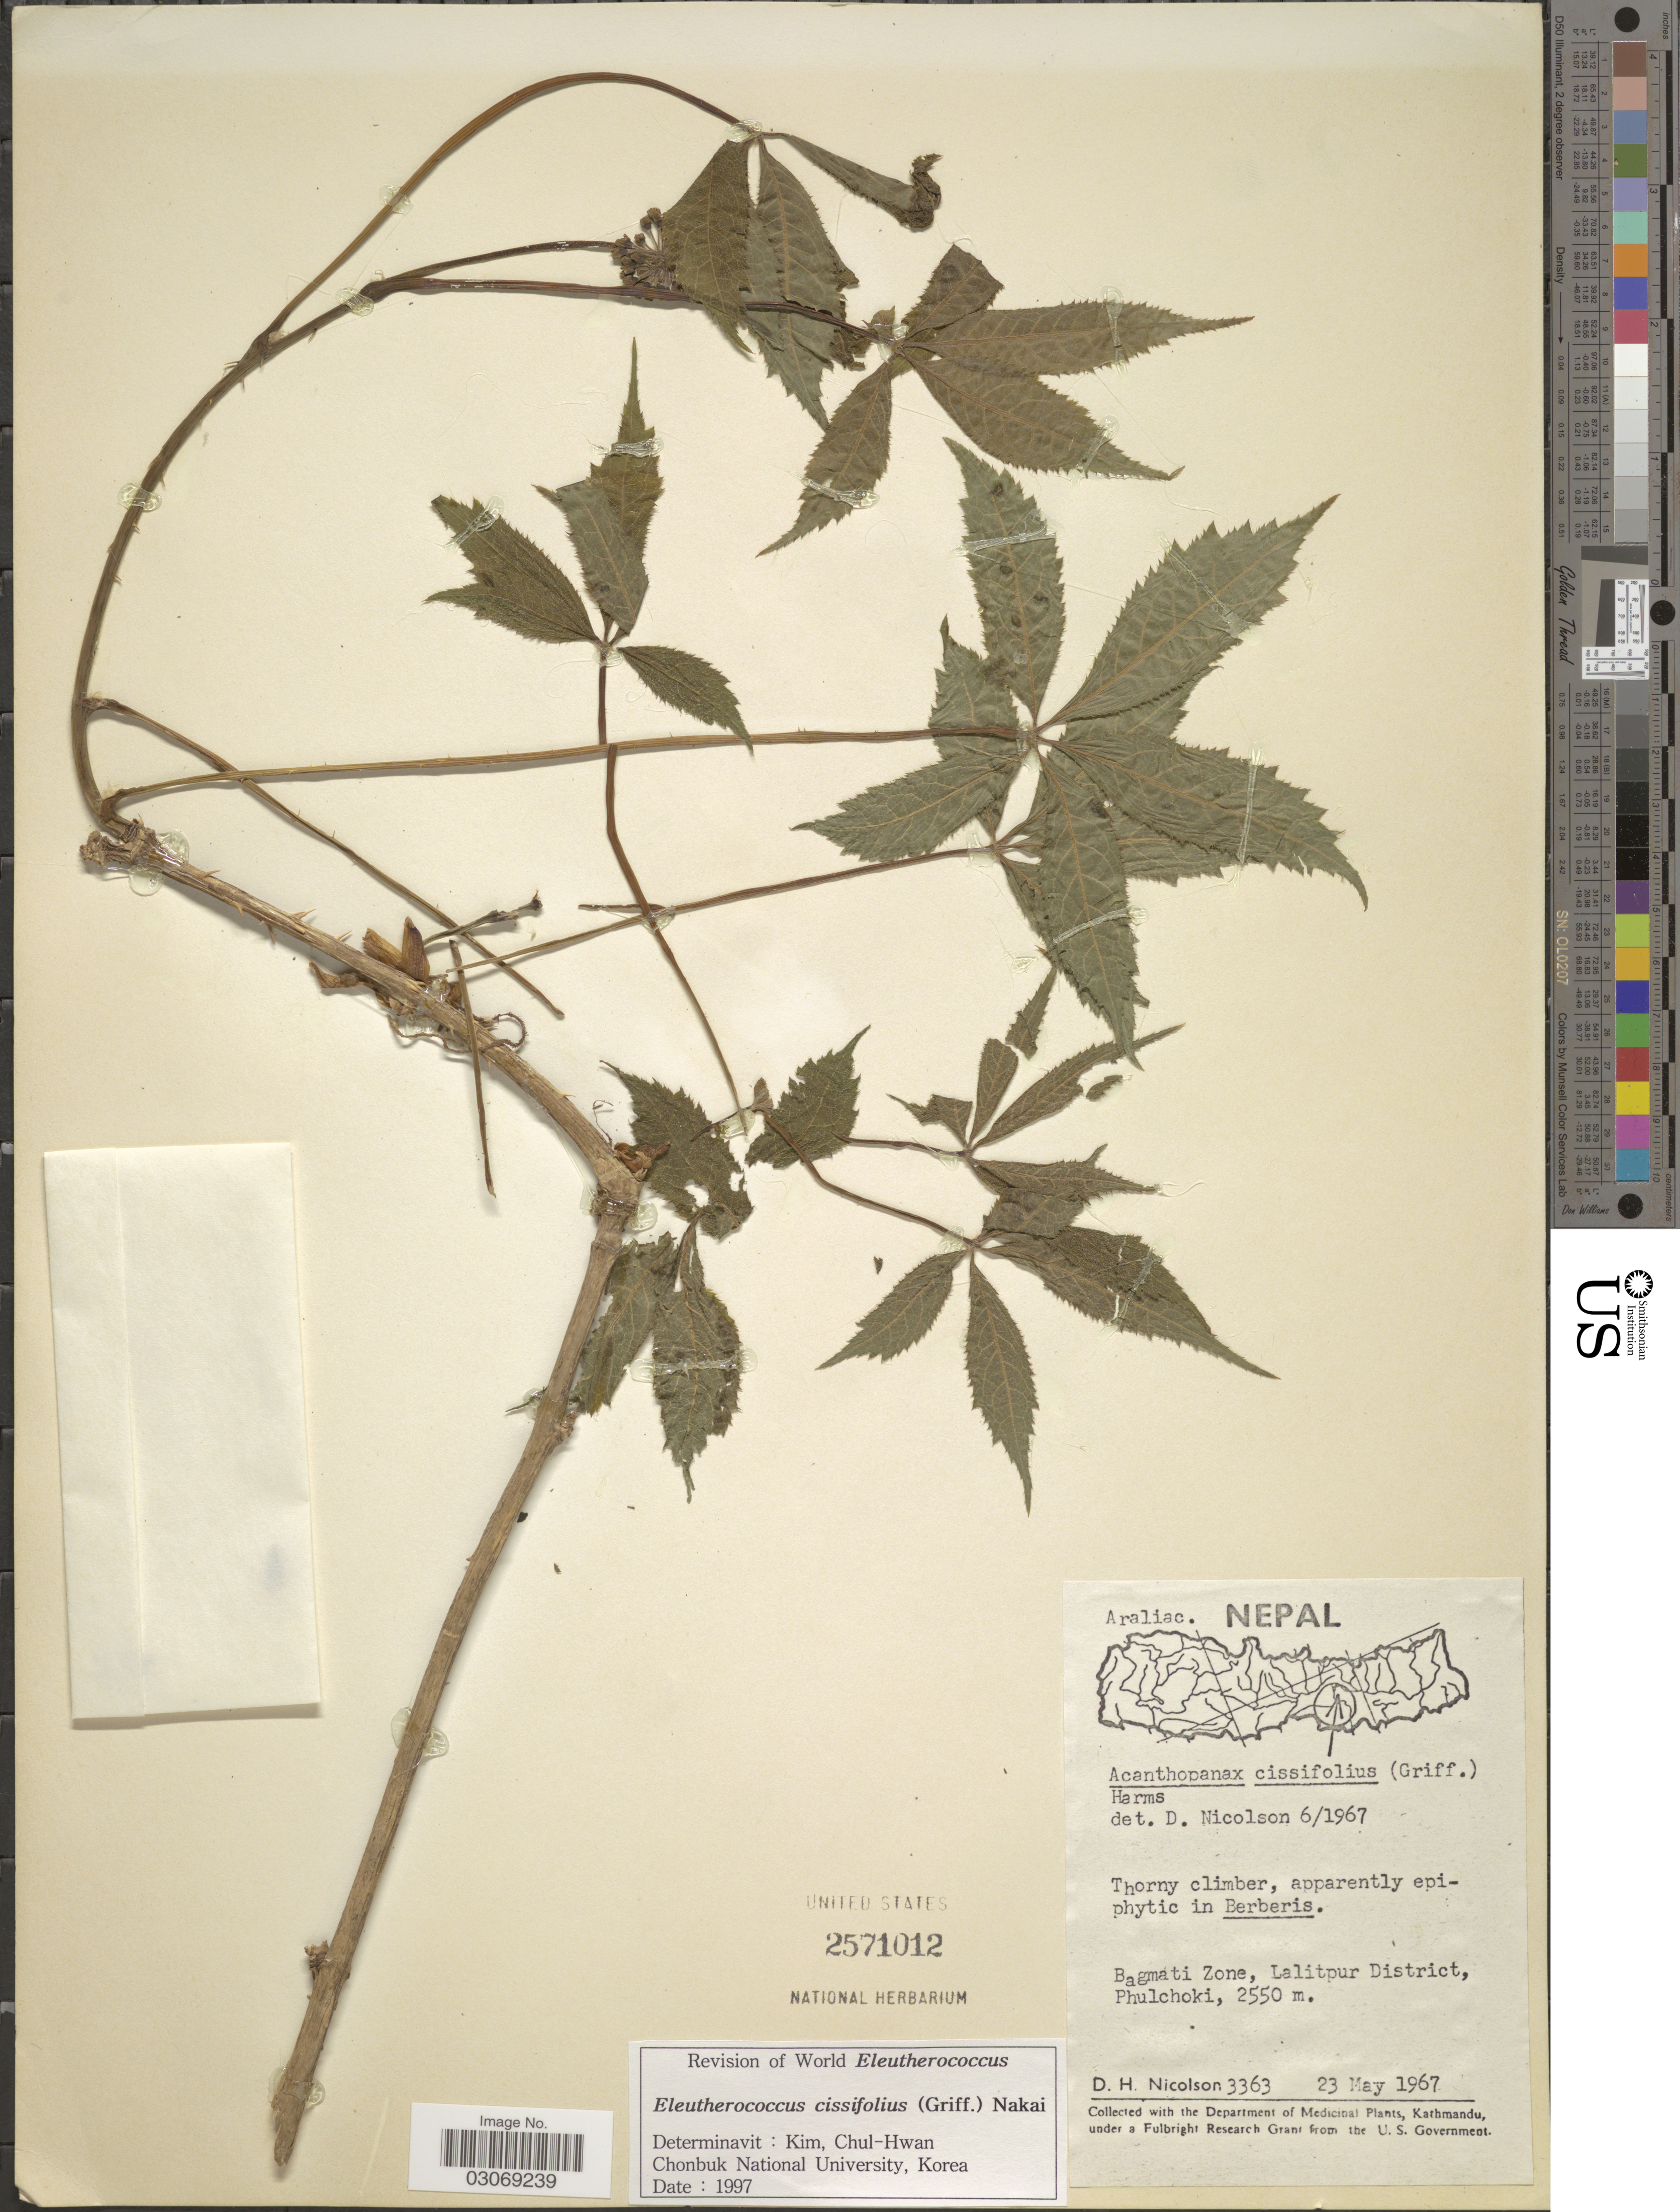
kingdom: Plantae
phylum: Tracheophyta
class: Magnoliopsida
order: Apiales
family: Araliaceae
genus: Eleutherococcus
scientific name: Eleutherococcus cissifolius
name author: (Griff. ex C.B. Clarke) Nakai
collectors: D. H. Nicolson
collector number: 3363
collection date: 1967-05-23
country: Nepal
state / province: Bagmati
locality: Bagmati Zone, Lalitpur District, Phulchoki.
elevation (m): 2550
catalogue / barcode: US 2571012